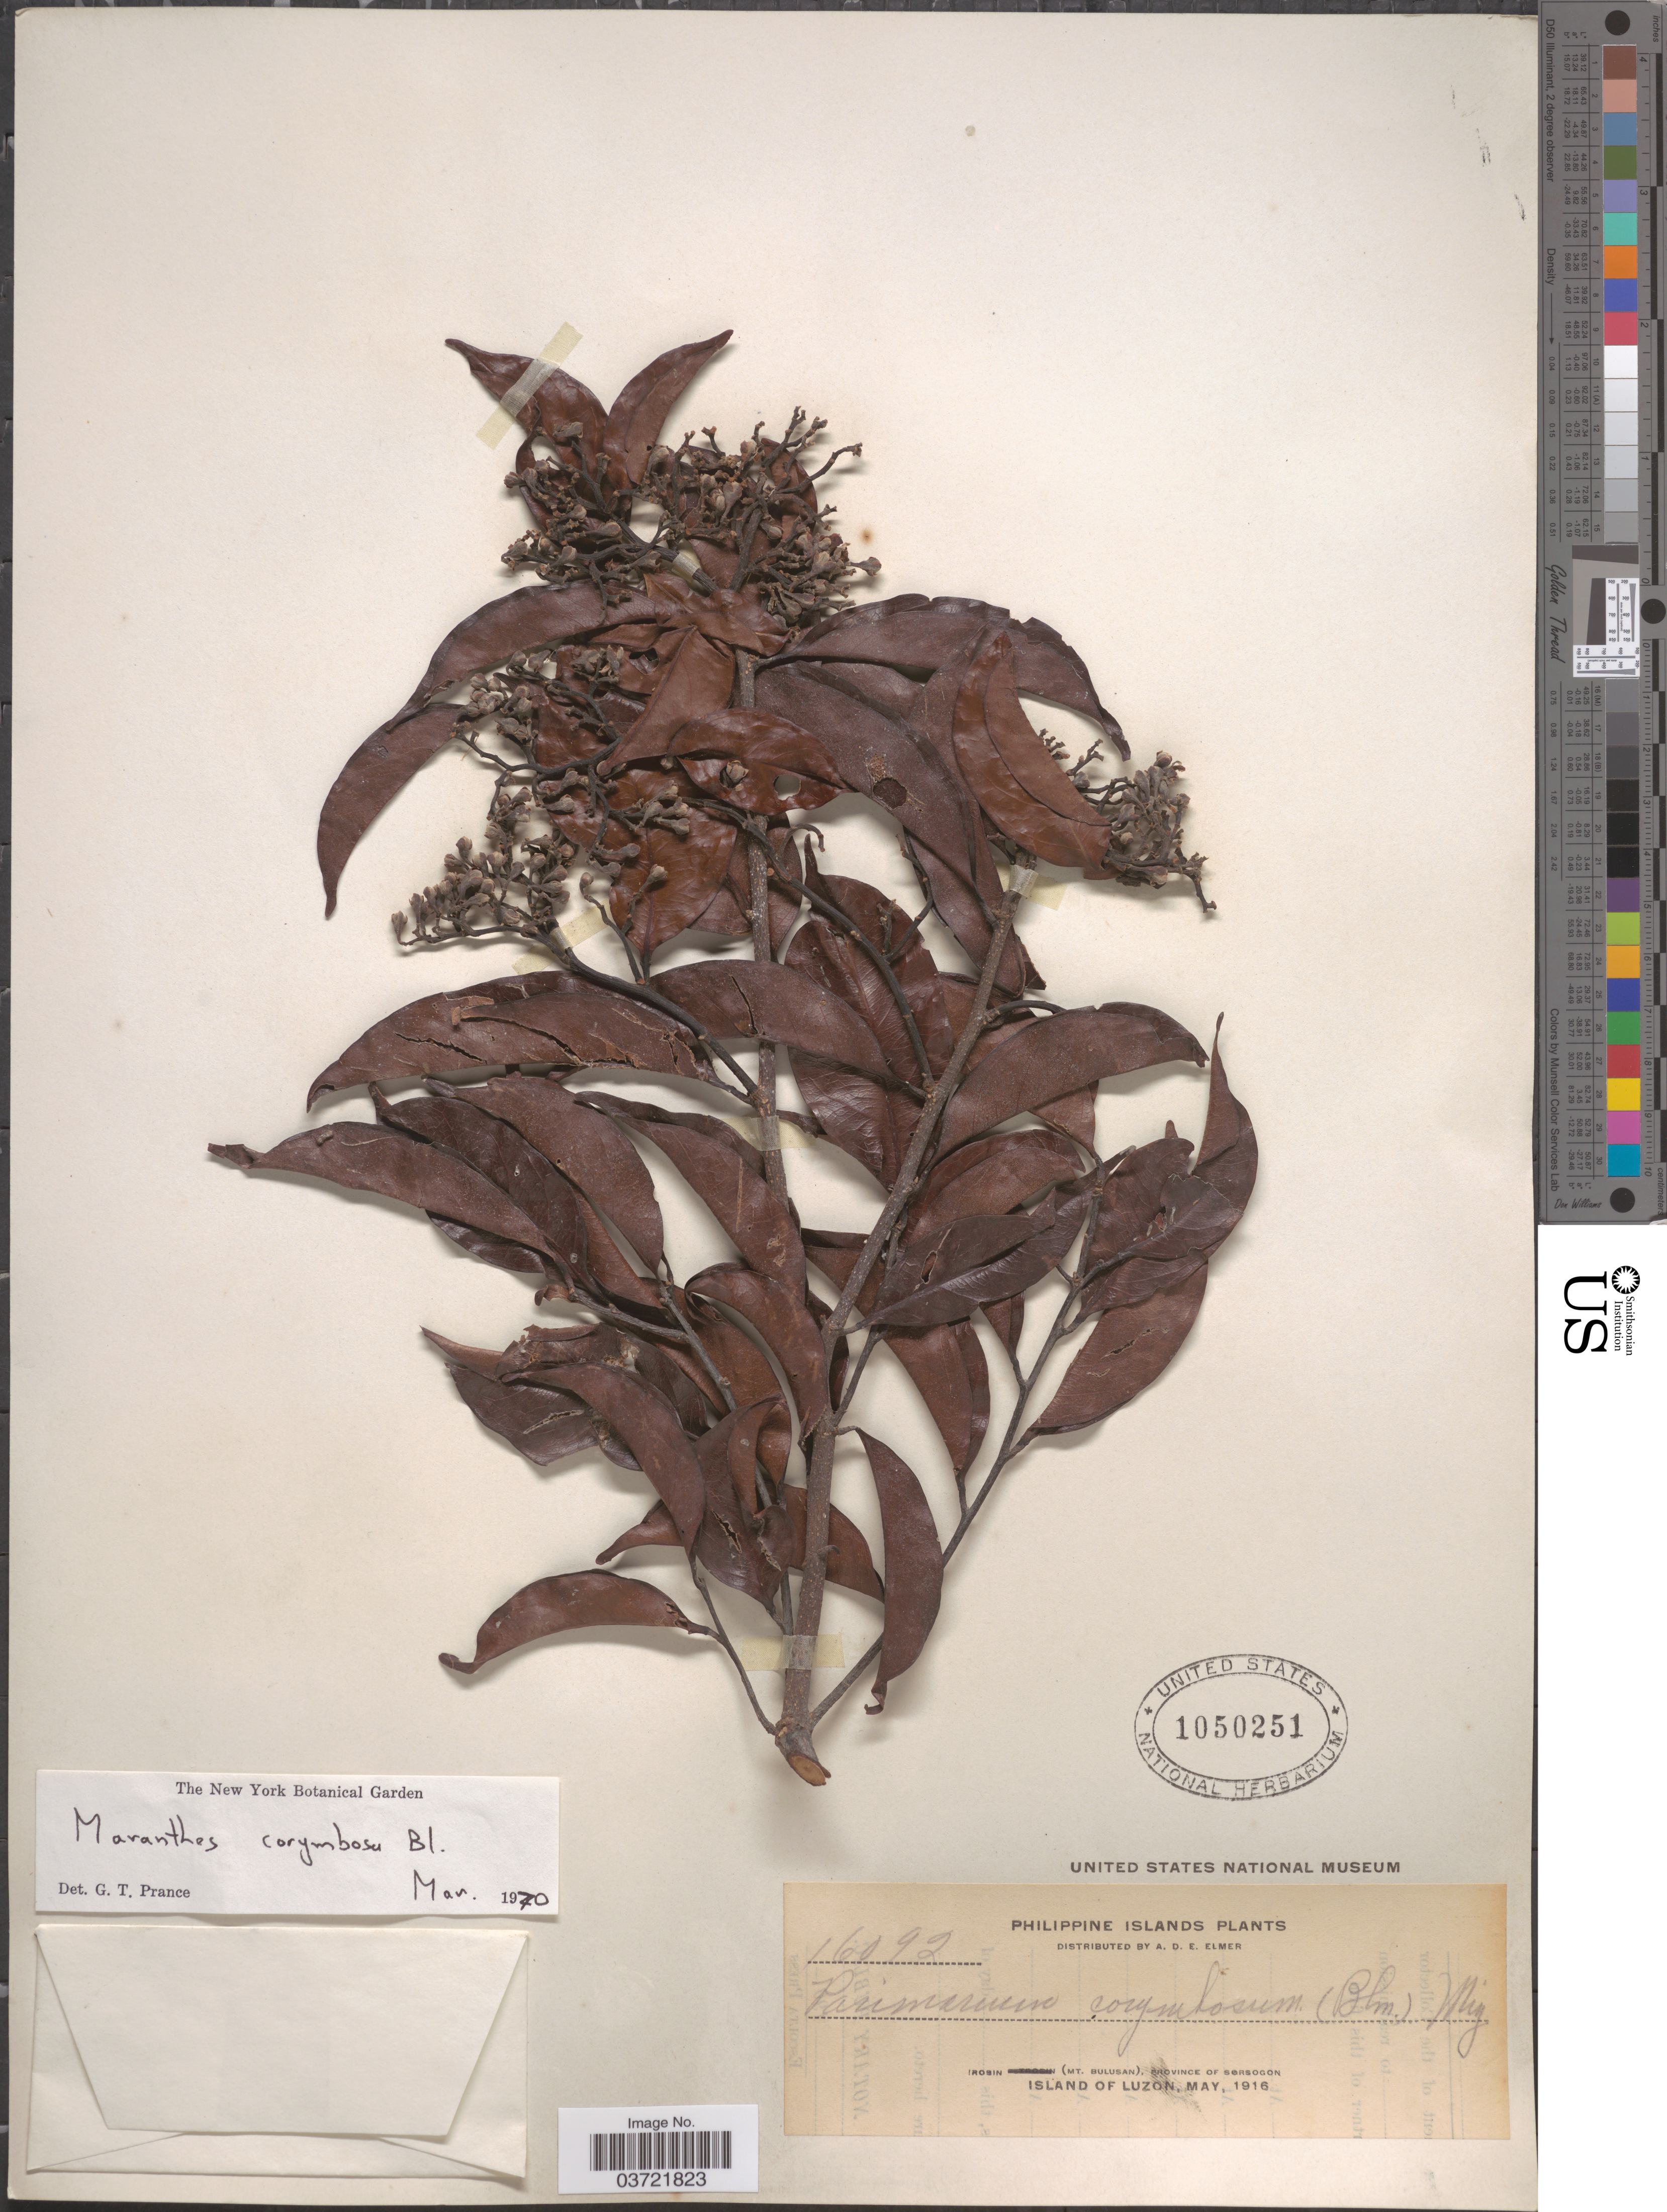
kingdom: Plantae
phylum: Tracheophyta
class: Magnoliopsida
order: Malpighiales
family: Chrysobalanaceae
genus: Maranthes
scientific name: Maranthes corymbosa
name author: Blume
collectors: A. D. E. Elmer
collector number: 16092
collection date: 1916-05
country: Philippines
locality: Irosin (Mt. Bulusan), Province of Sorsogon. Island of Luzon.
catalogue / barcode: US 1050251